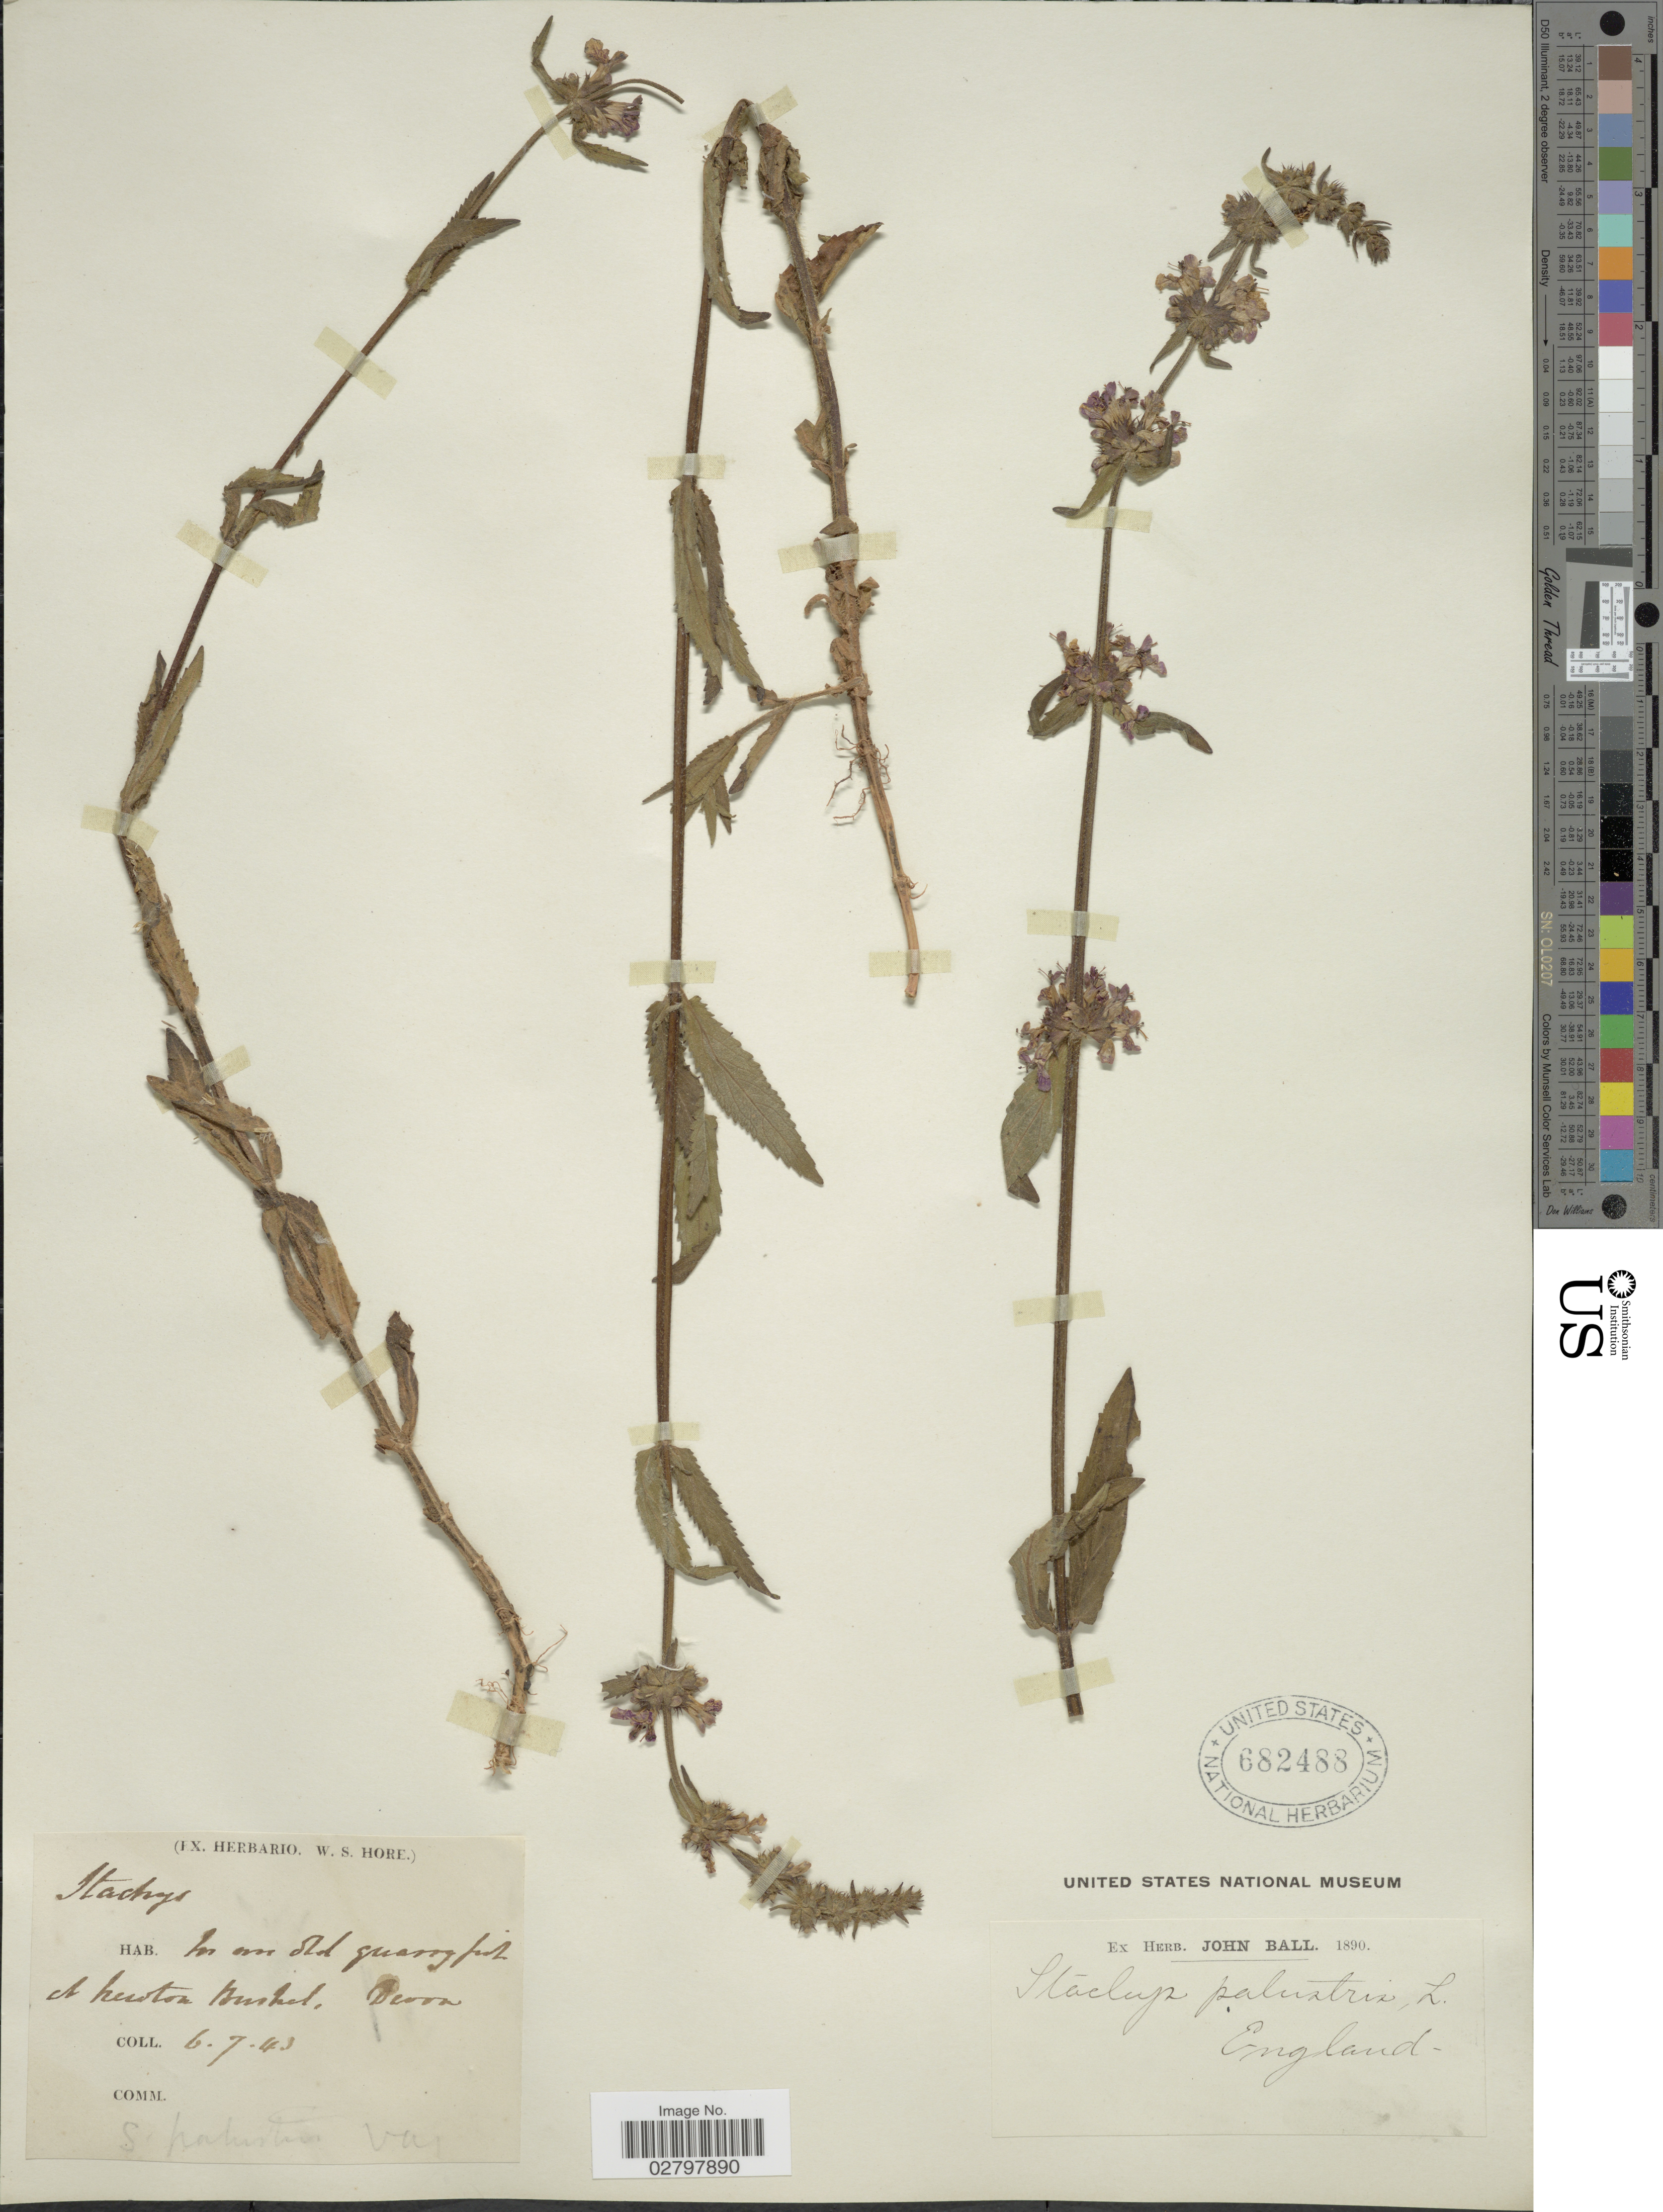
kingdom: Plantae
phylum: Tracheophyta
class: Magnoliopsida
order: Lamiales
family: Lamiaceae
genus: Stachys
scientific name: Stachys palustris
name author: L.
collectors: ex herb. W. S. Hore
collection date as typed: Transcribed d/m/y: 6/7/43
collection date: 1843-07-06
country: United Kingdom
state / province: England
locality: In an old quarry field at Newton Bushes. Devon.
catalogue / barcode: US 682488